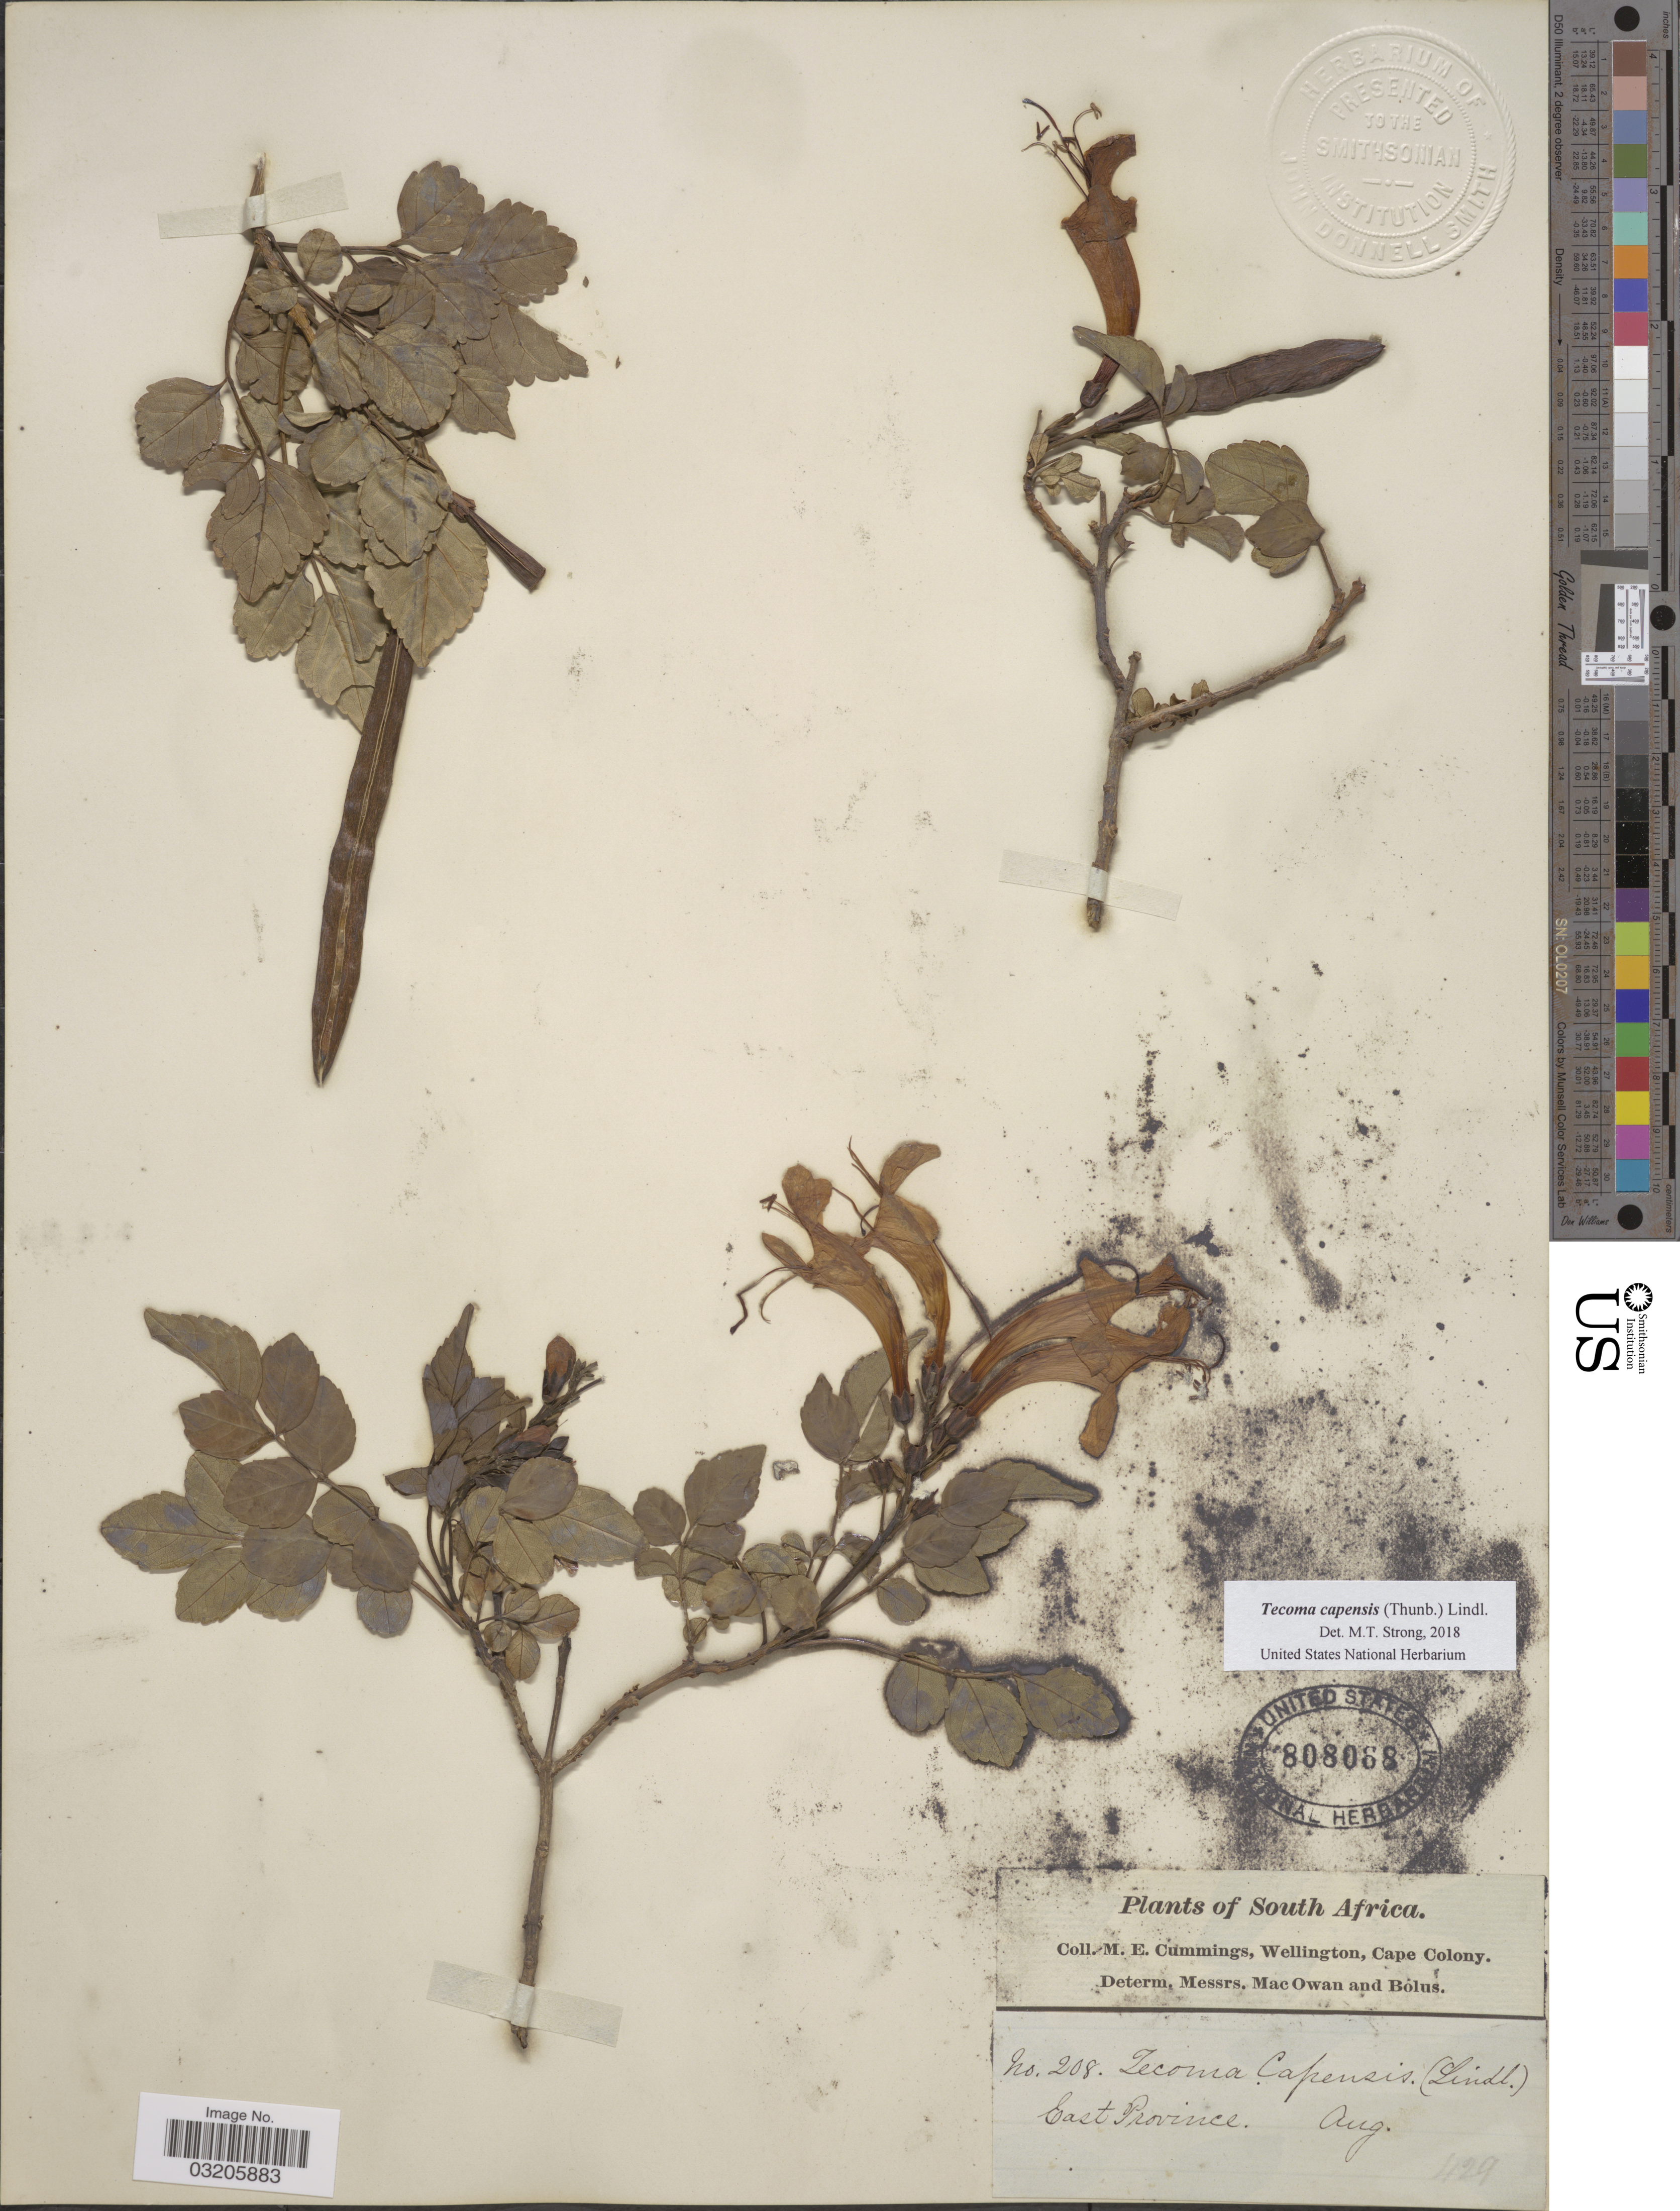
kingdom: Plantae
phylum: Tracheophyta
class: Magnoliopsida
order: Lamiales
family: Bignoniaceae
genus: Tecoma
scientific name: Tecoma capensis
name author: (Thunb.) Lindl.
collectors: M. E. Cummings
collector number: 208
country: South Africa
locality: East Province.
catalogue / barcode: US 808068